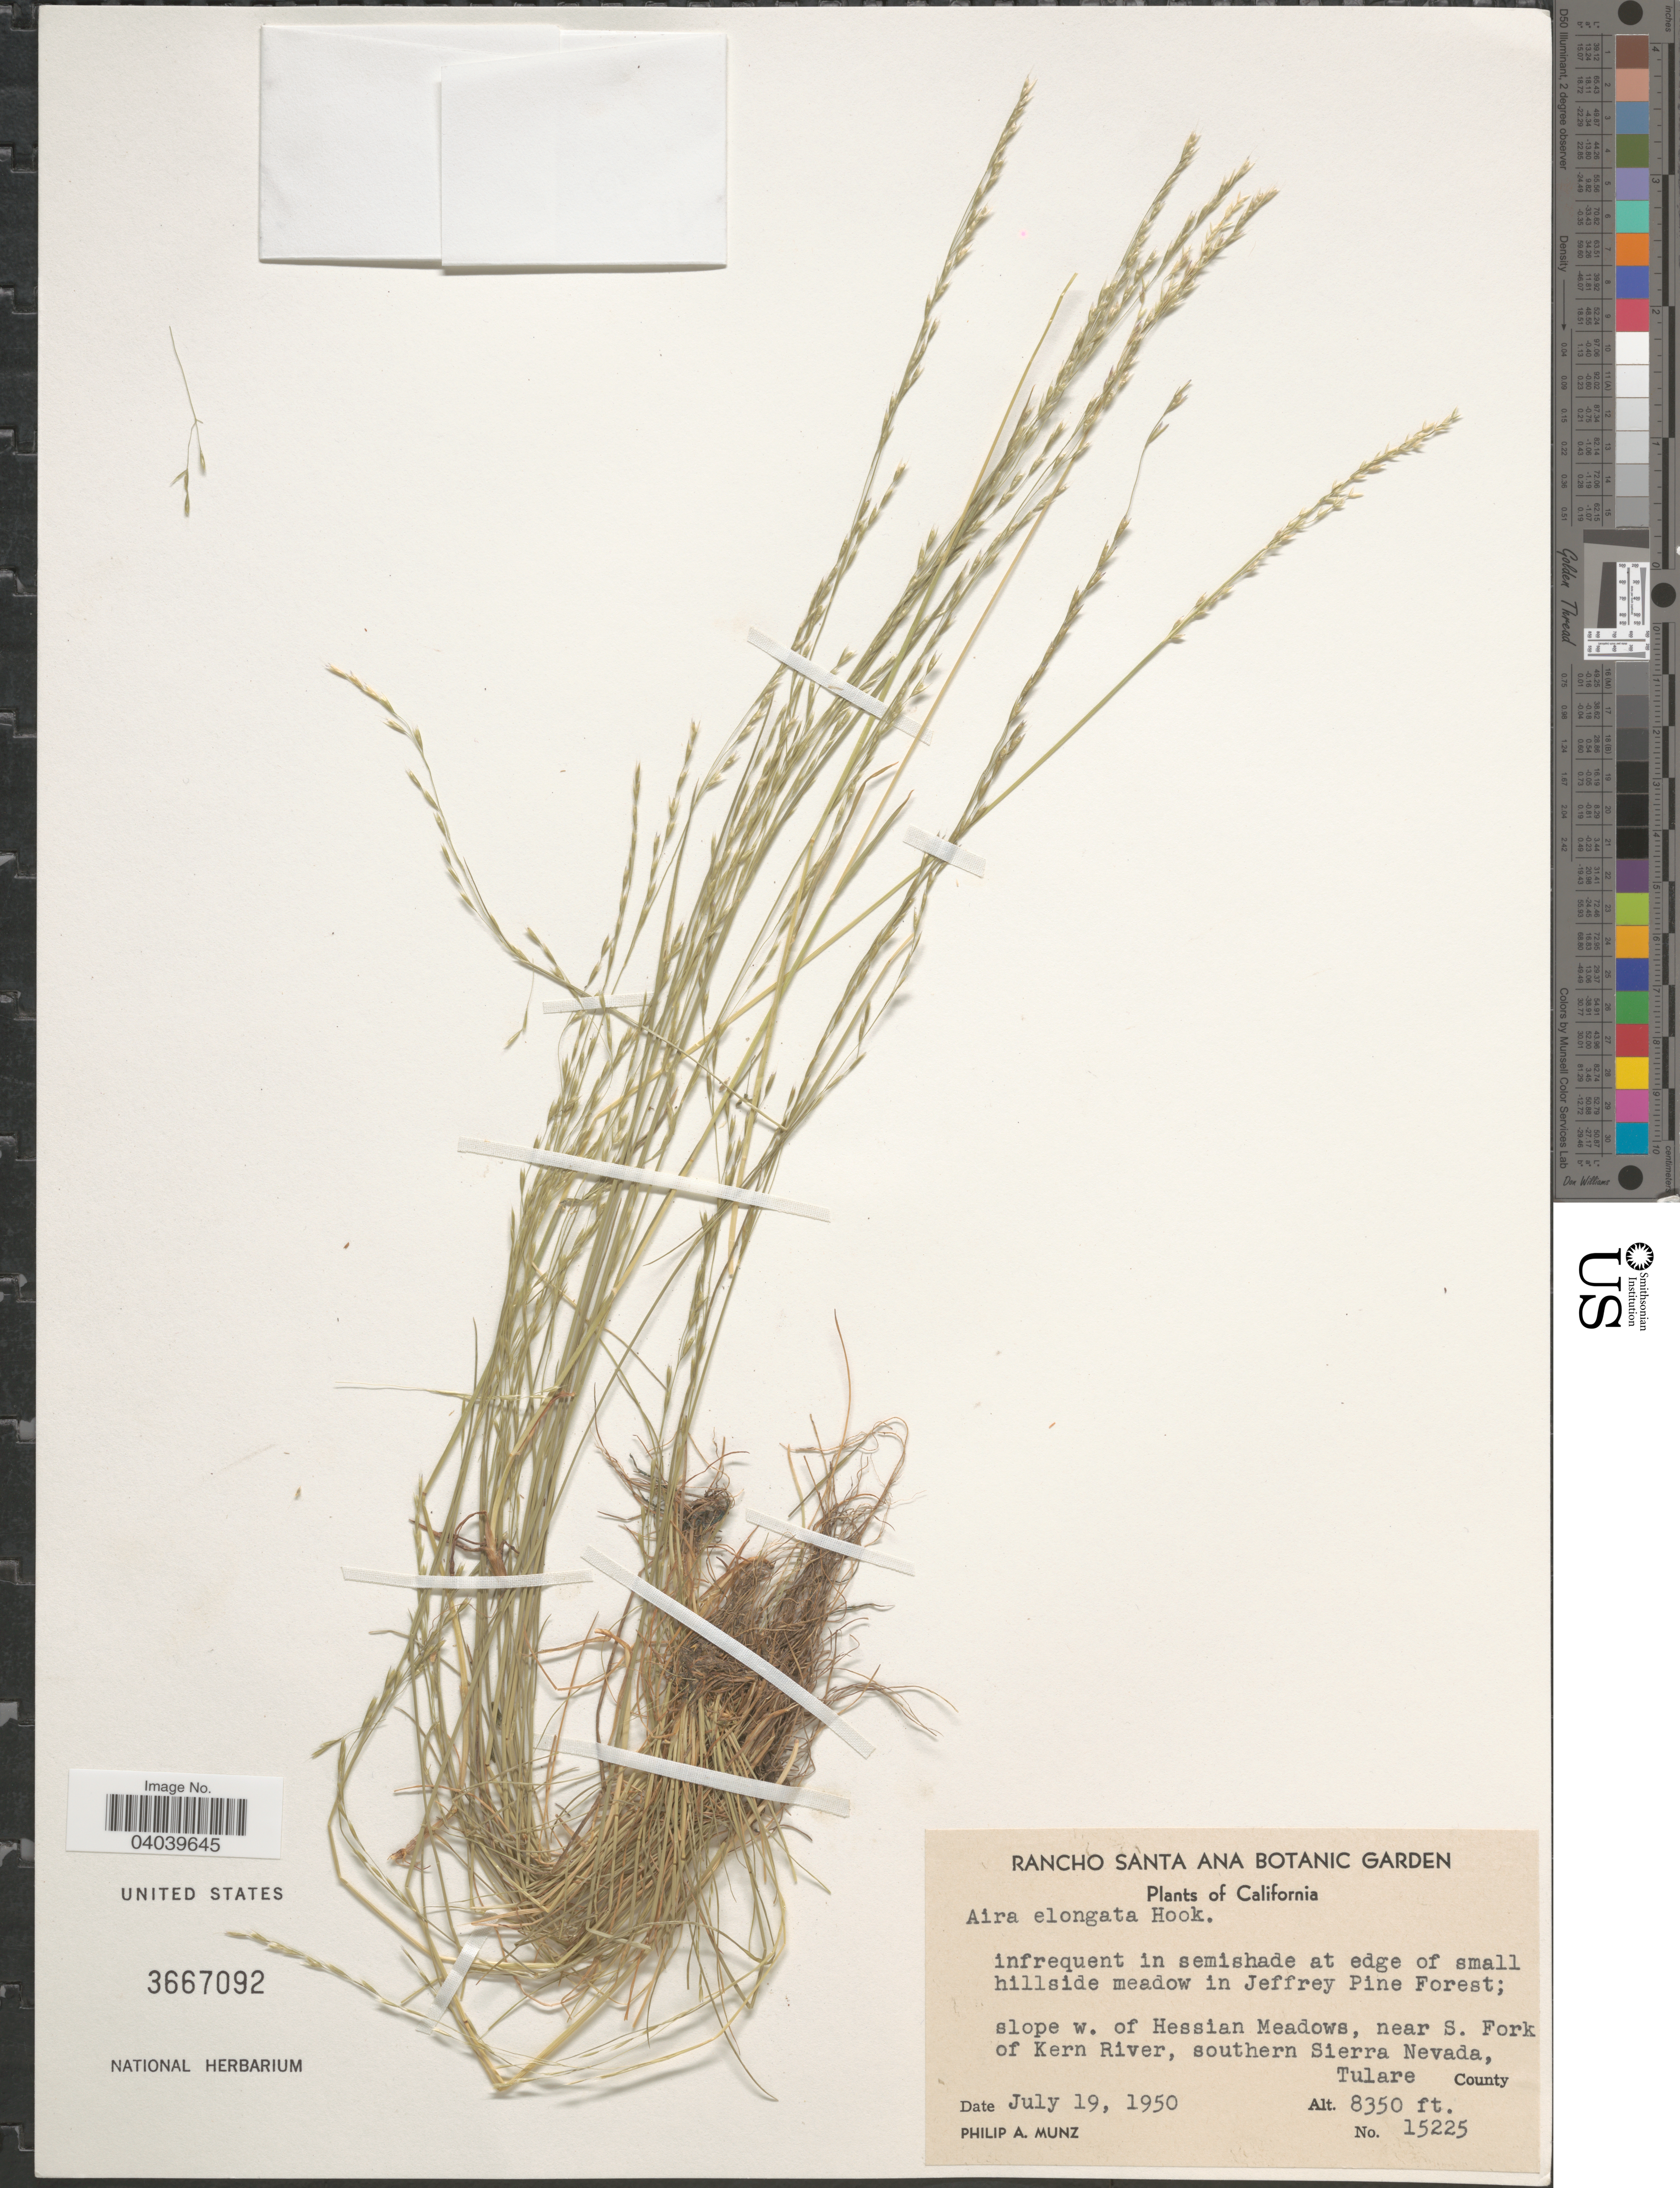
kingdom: Plantae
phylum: Tracheophyta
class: Liliopsida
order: Poales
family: Poaceae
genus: Deschampsia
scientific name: Deschampsia elongata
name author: (Hook.) Munro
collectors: P. A. Munz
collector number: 15225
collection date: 1950-07-19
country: United States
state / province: California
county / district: Tulare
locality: Infrequent in semishade at edge of small hillside meadow in Jeffrey Pine Forest; slope w. of hessian meadows, near S. Fork of Kern River, southern Sierra Nevada, Tulare County.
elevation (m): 2545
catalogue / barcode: US 3667092